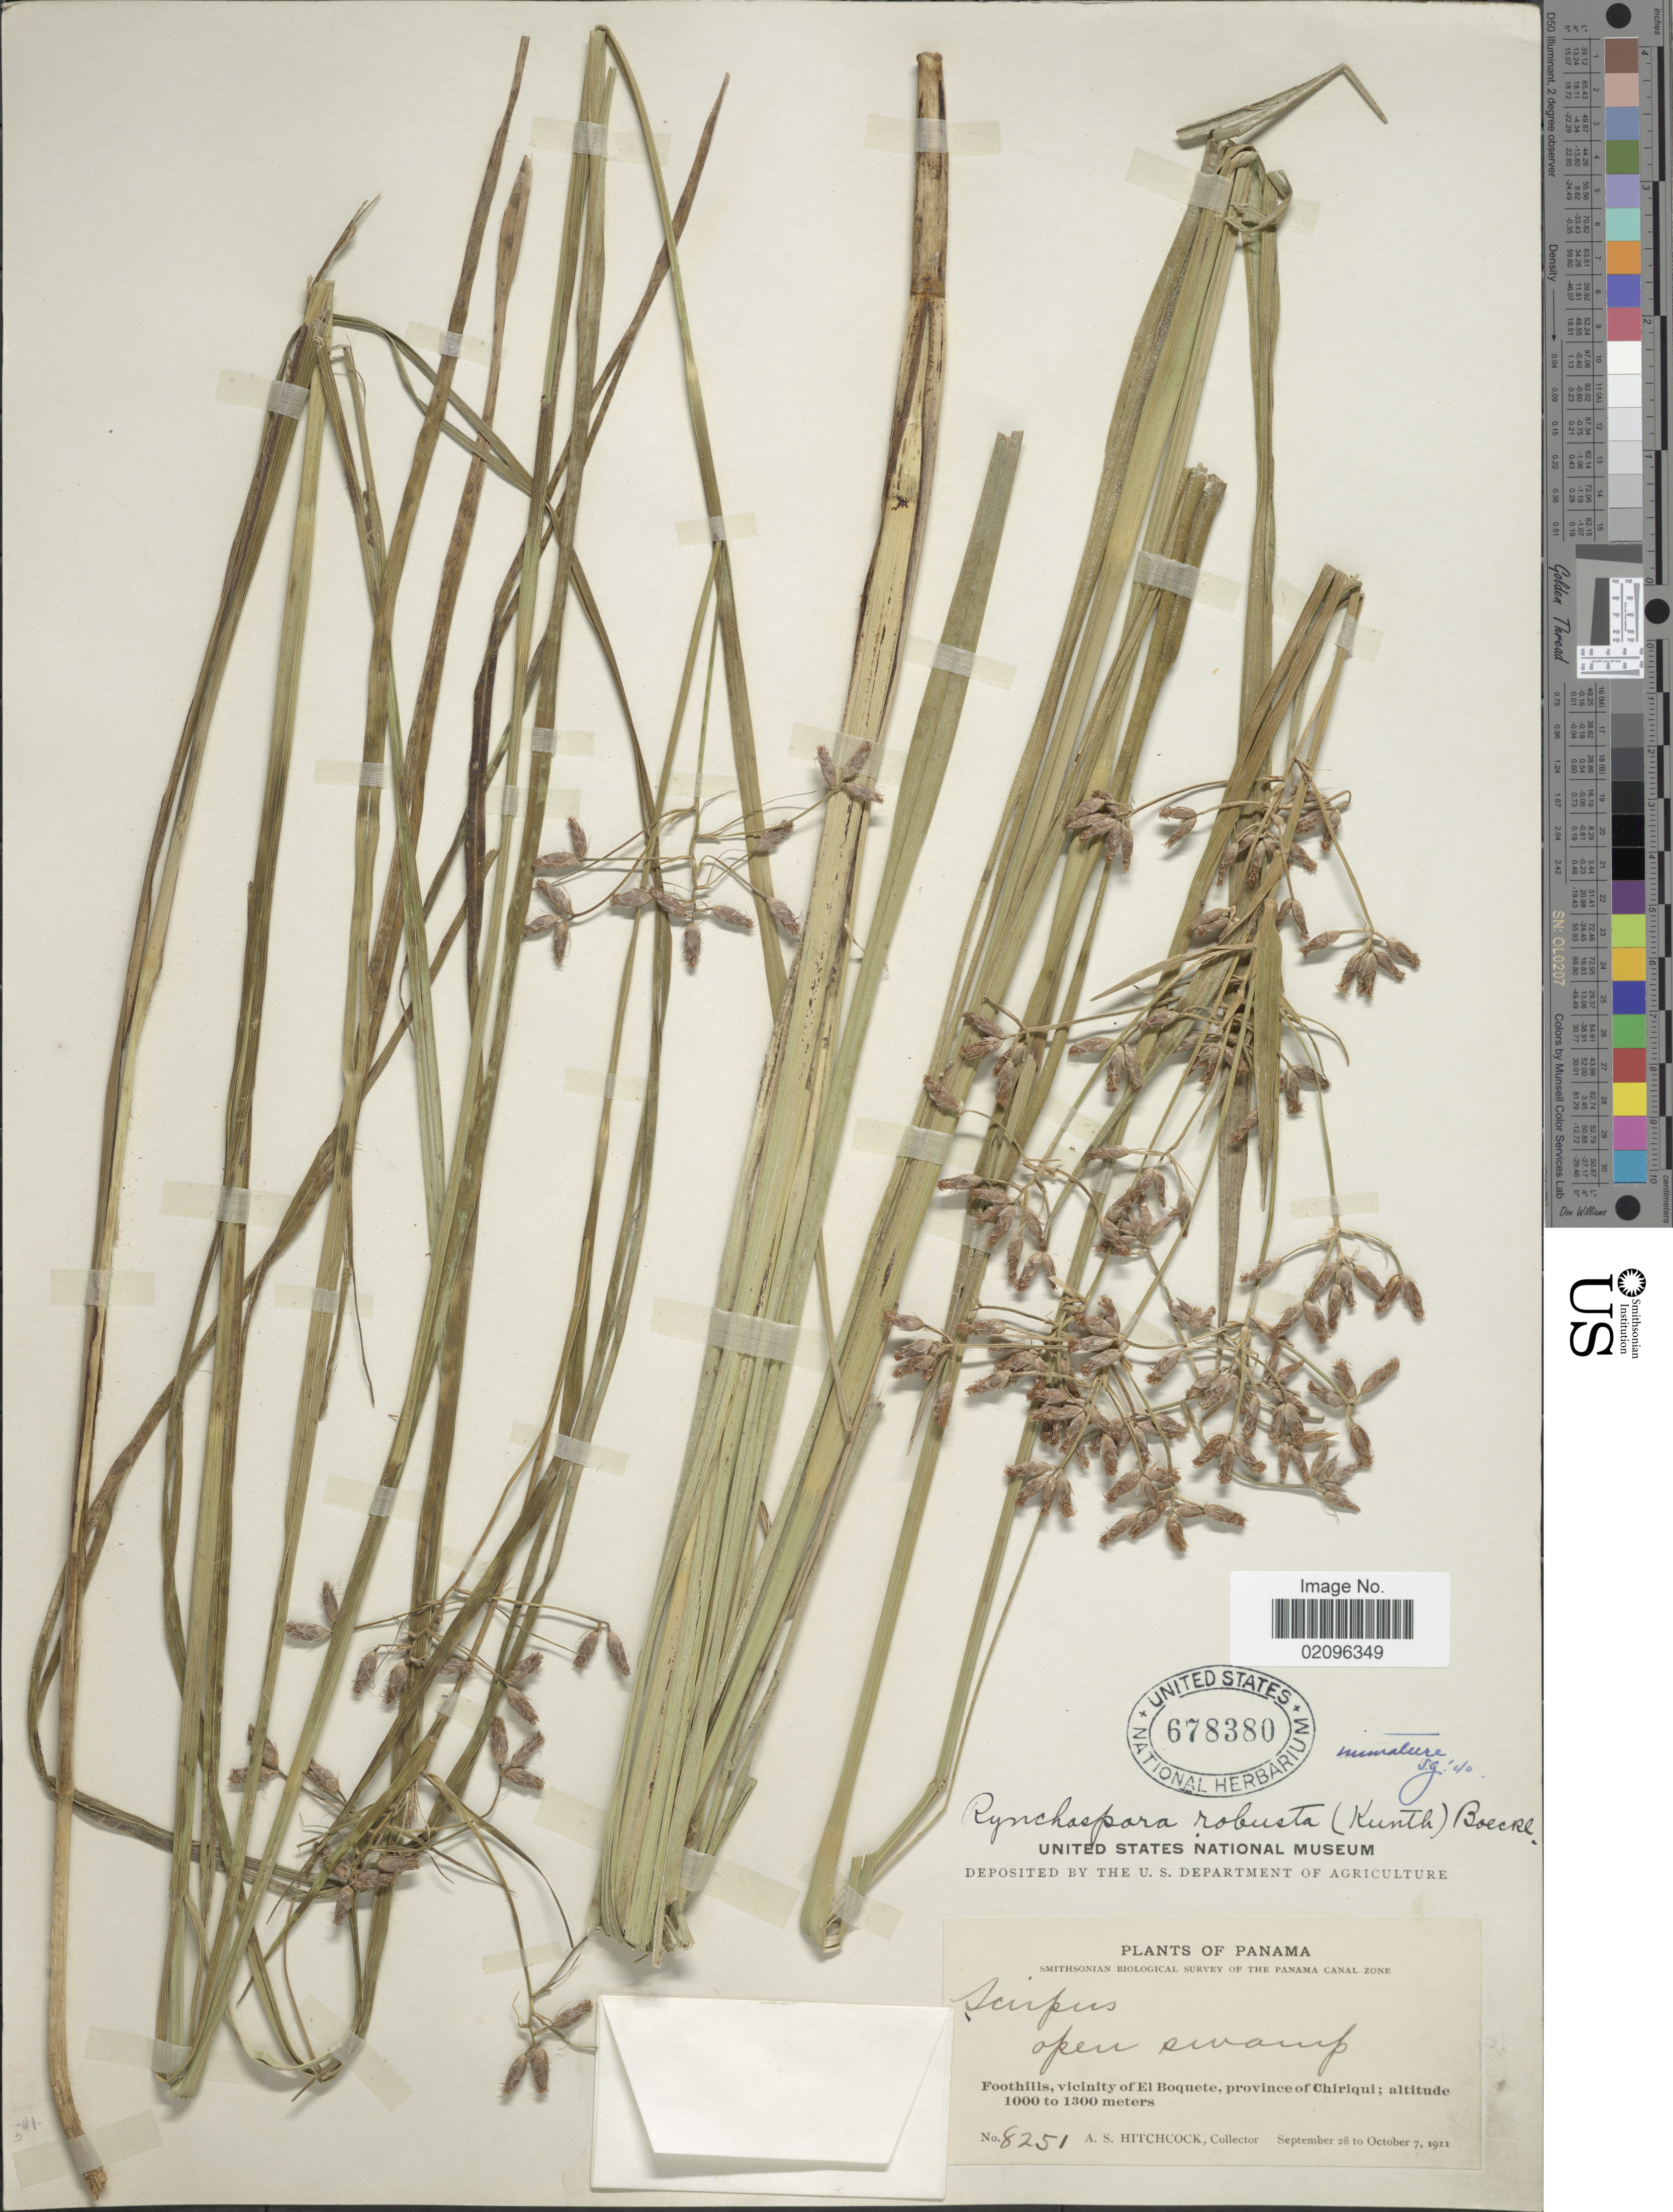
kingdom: Plantae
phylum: Tracheophyta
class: Liliopsida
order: Poales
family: Cyperaceae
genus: Rhynchospora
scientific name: Rhynchospora robusta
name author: (Kunth) Boeckeler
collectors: A. S. Hitchcock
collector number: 8251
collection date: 1911-09-28/1911-10-07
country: Panama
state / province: Chiriqui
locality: Foothills, vicinity of El Boquete, province of Chiriqui.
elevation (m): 1000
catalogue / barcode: US 678380